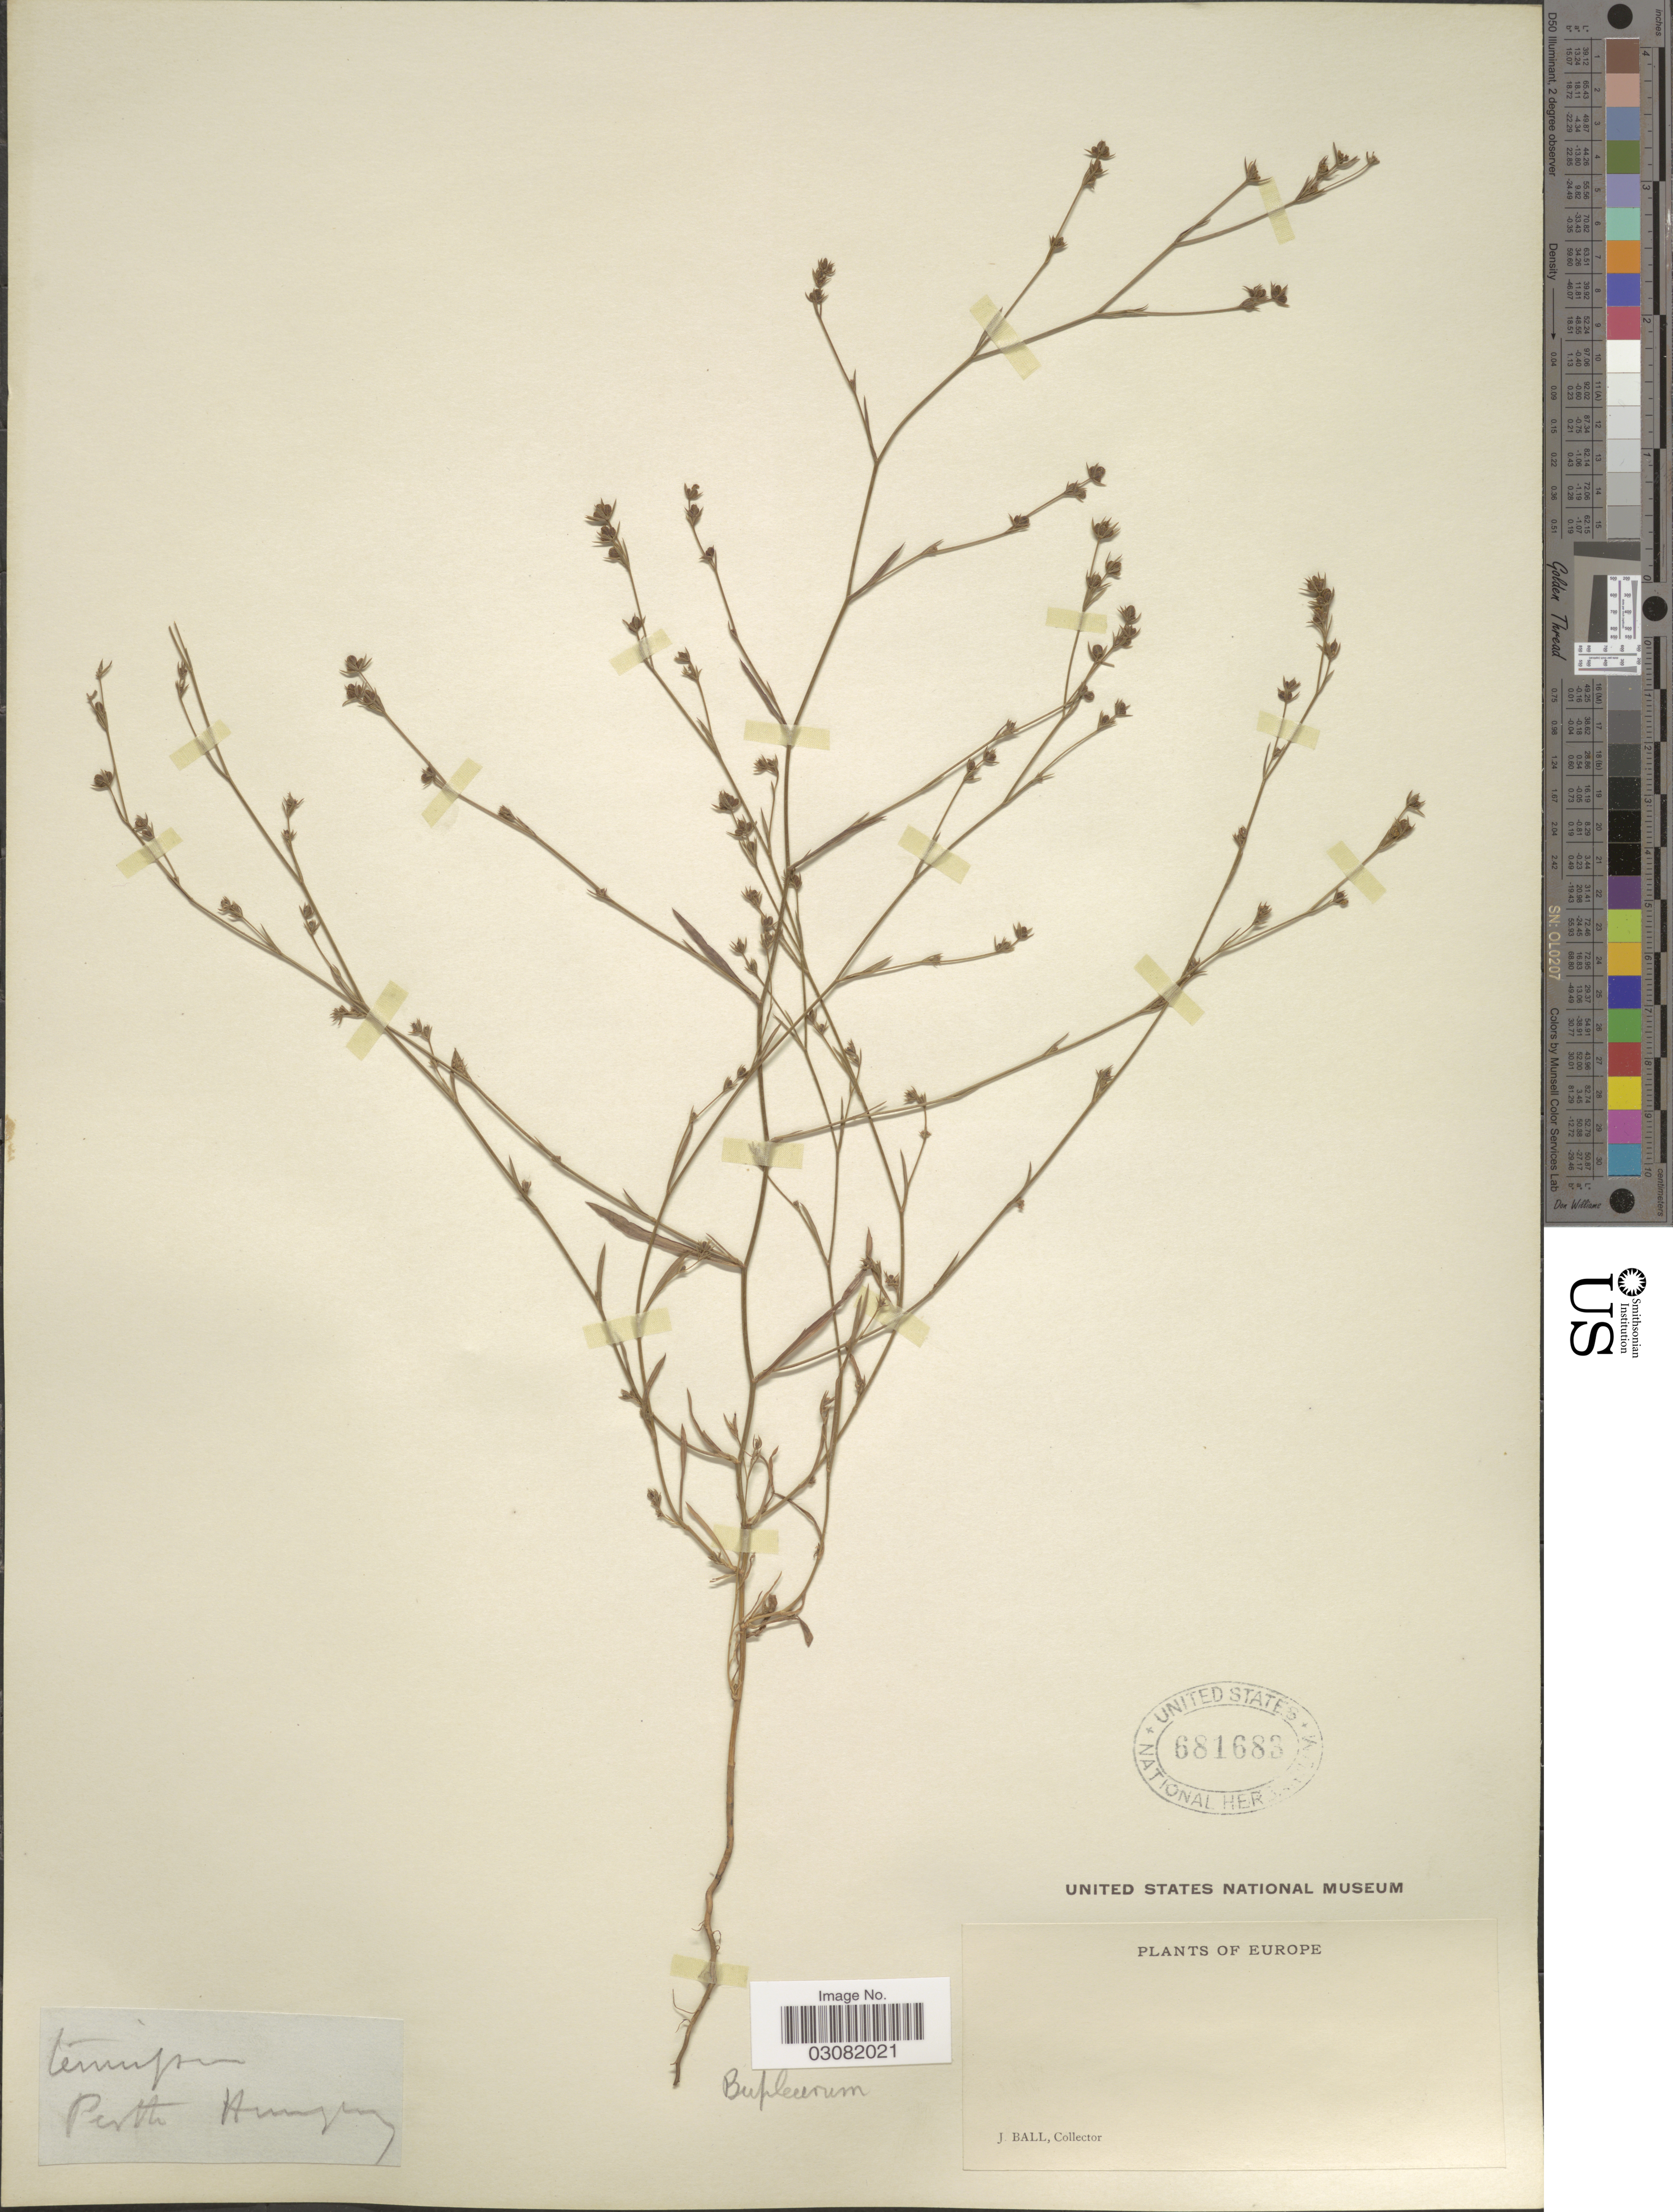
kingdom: Plantae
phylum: Tracheophyta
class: Magnoliopsida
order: Apiales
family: Apiaceae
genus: Bupleurum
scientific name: Bupleurum sp.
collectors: J. Ball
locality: Perth. Hungary [interpreted]. Europe.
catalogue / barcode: US 681683